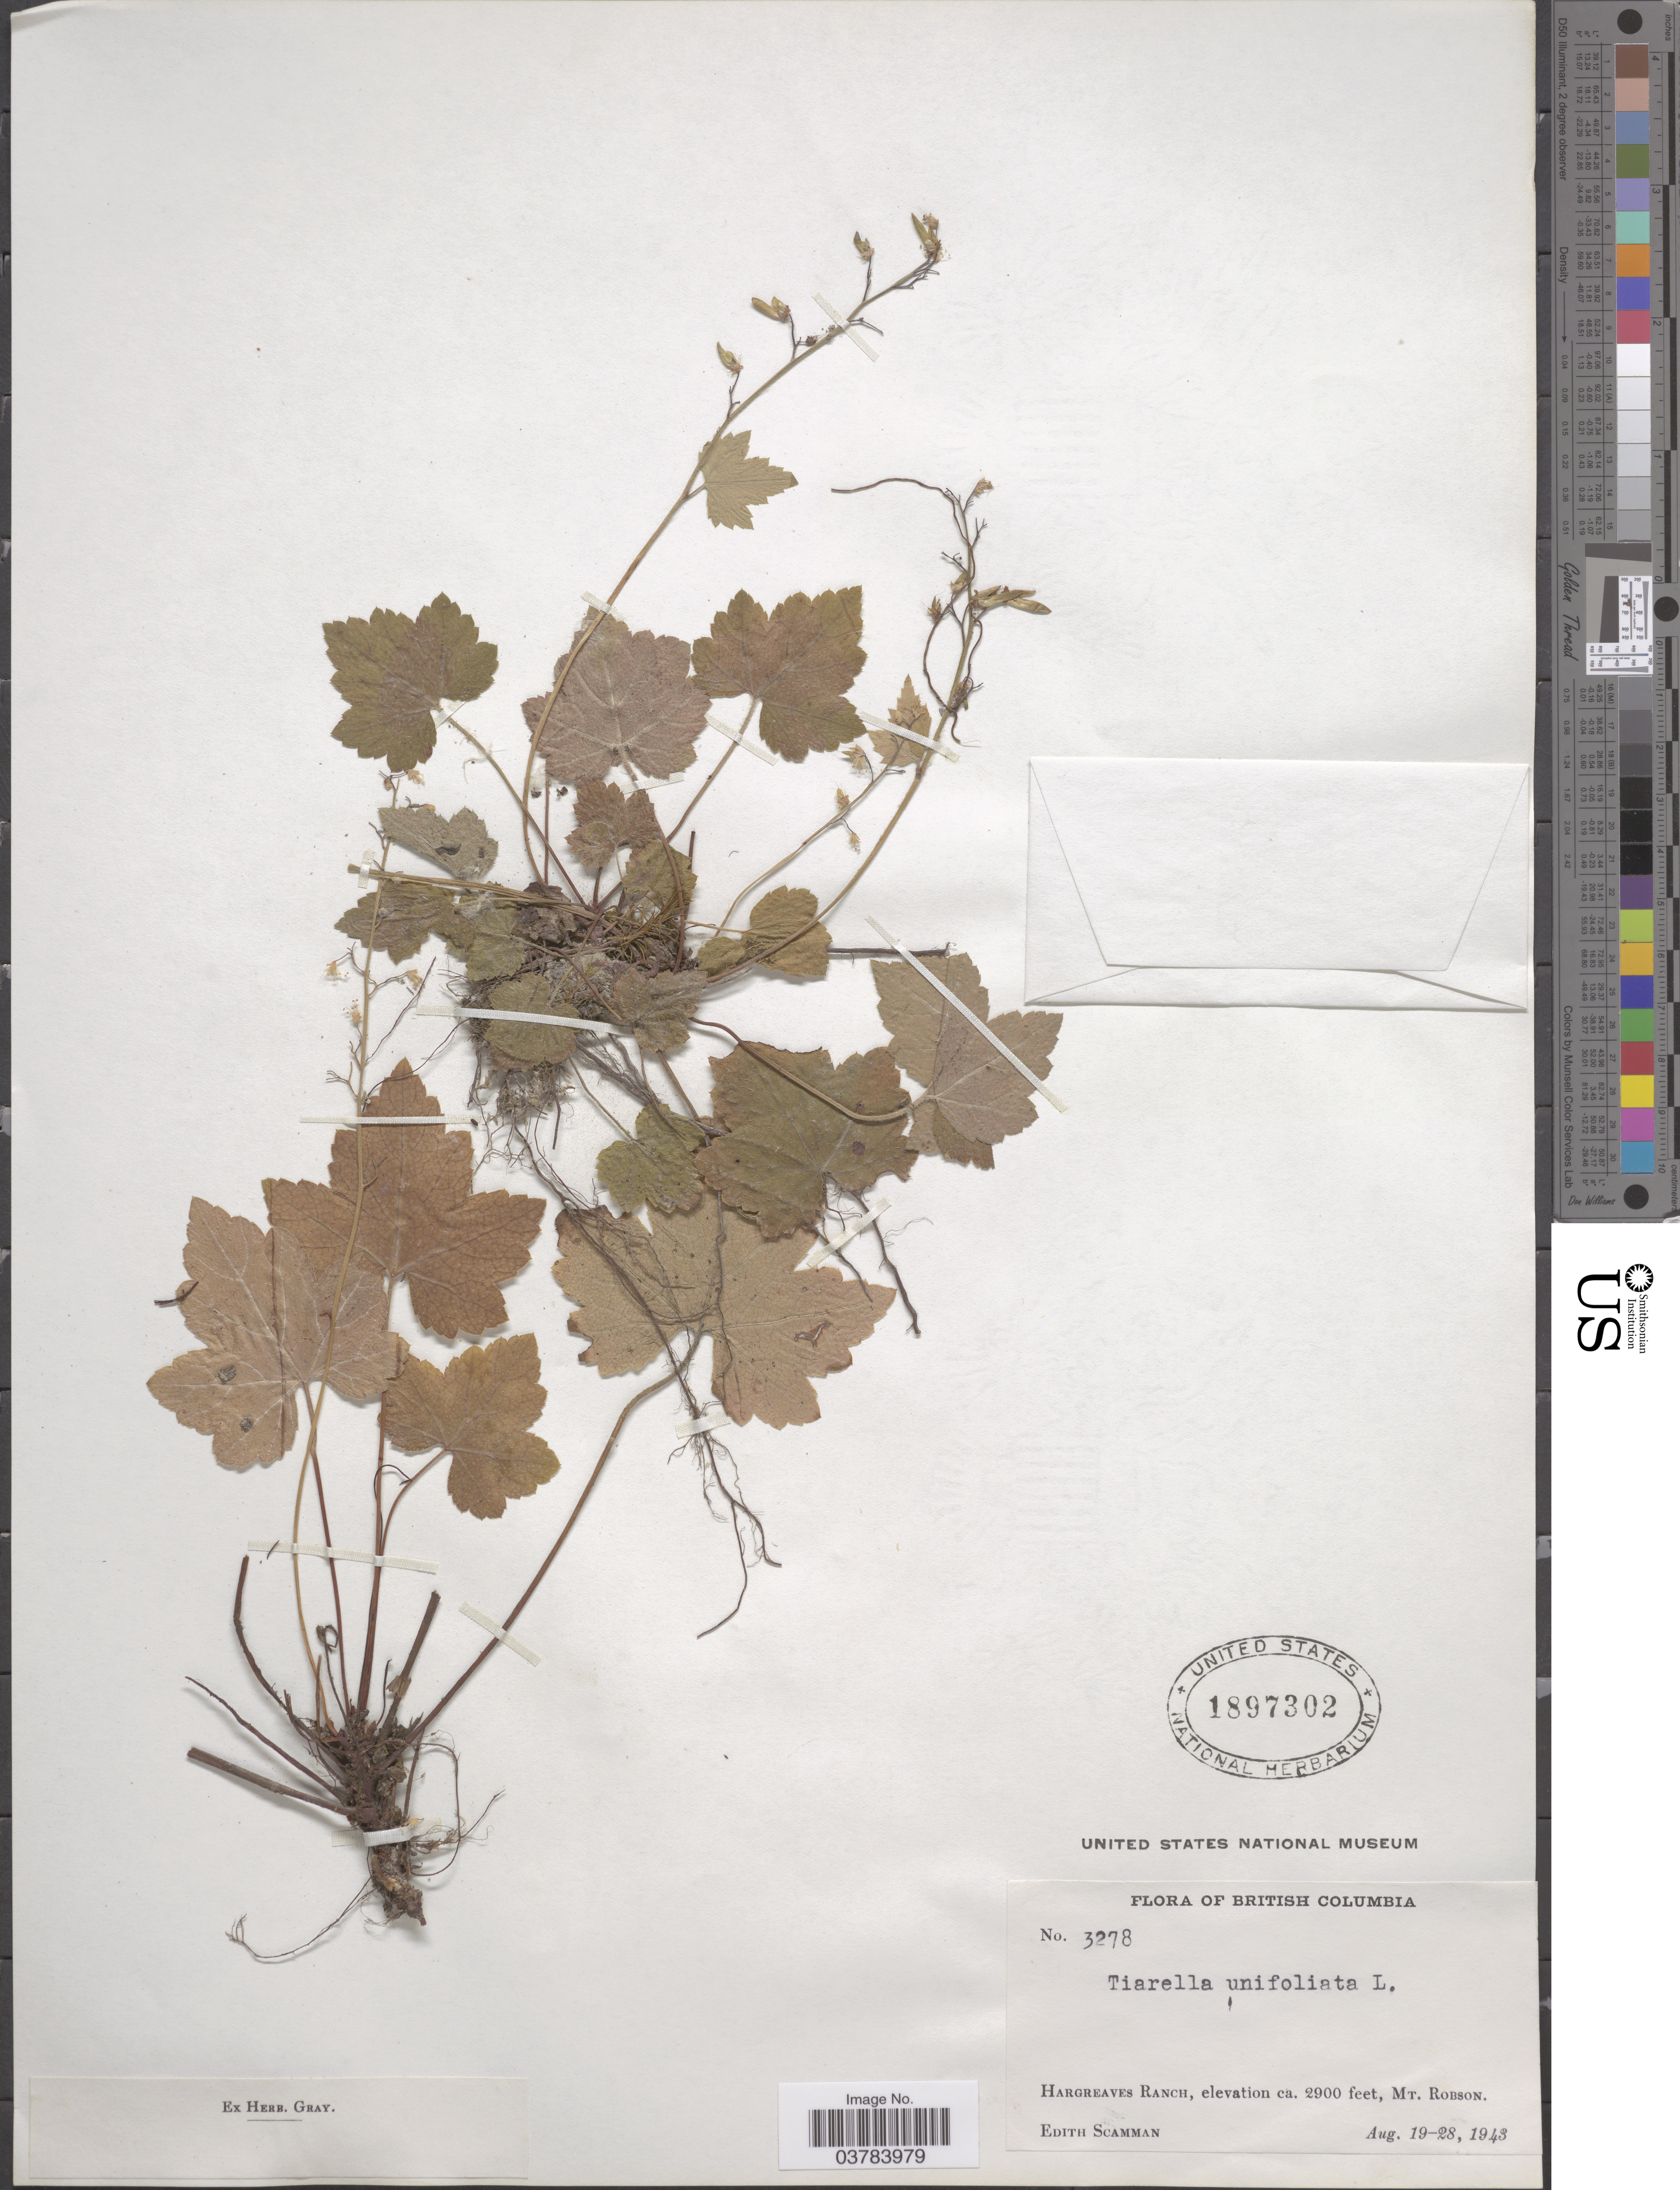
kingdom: Plantae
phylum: Tracheophyta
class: Magnoliopsida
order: Saxifragales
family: Saxifragaceae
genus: Tiarella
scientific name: Tiarella unifoliata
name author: Hook.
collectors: E. Scamman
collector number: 3278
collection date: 1943-08-19/1943-08-28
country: Canada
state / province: British Columbia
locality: Hargreaves Ranch, Mt. Robson.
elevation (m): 884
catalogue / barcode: US 1897302